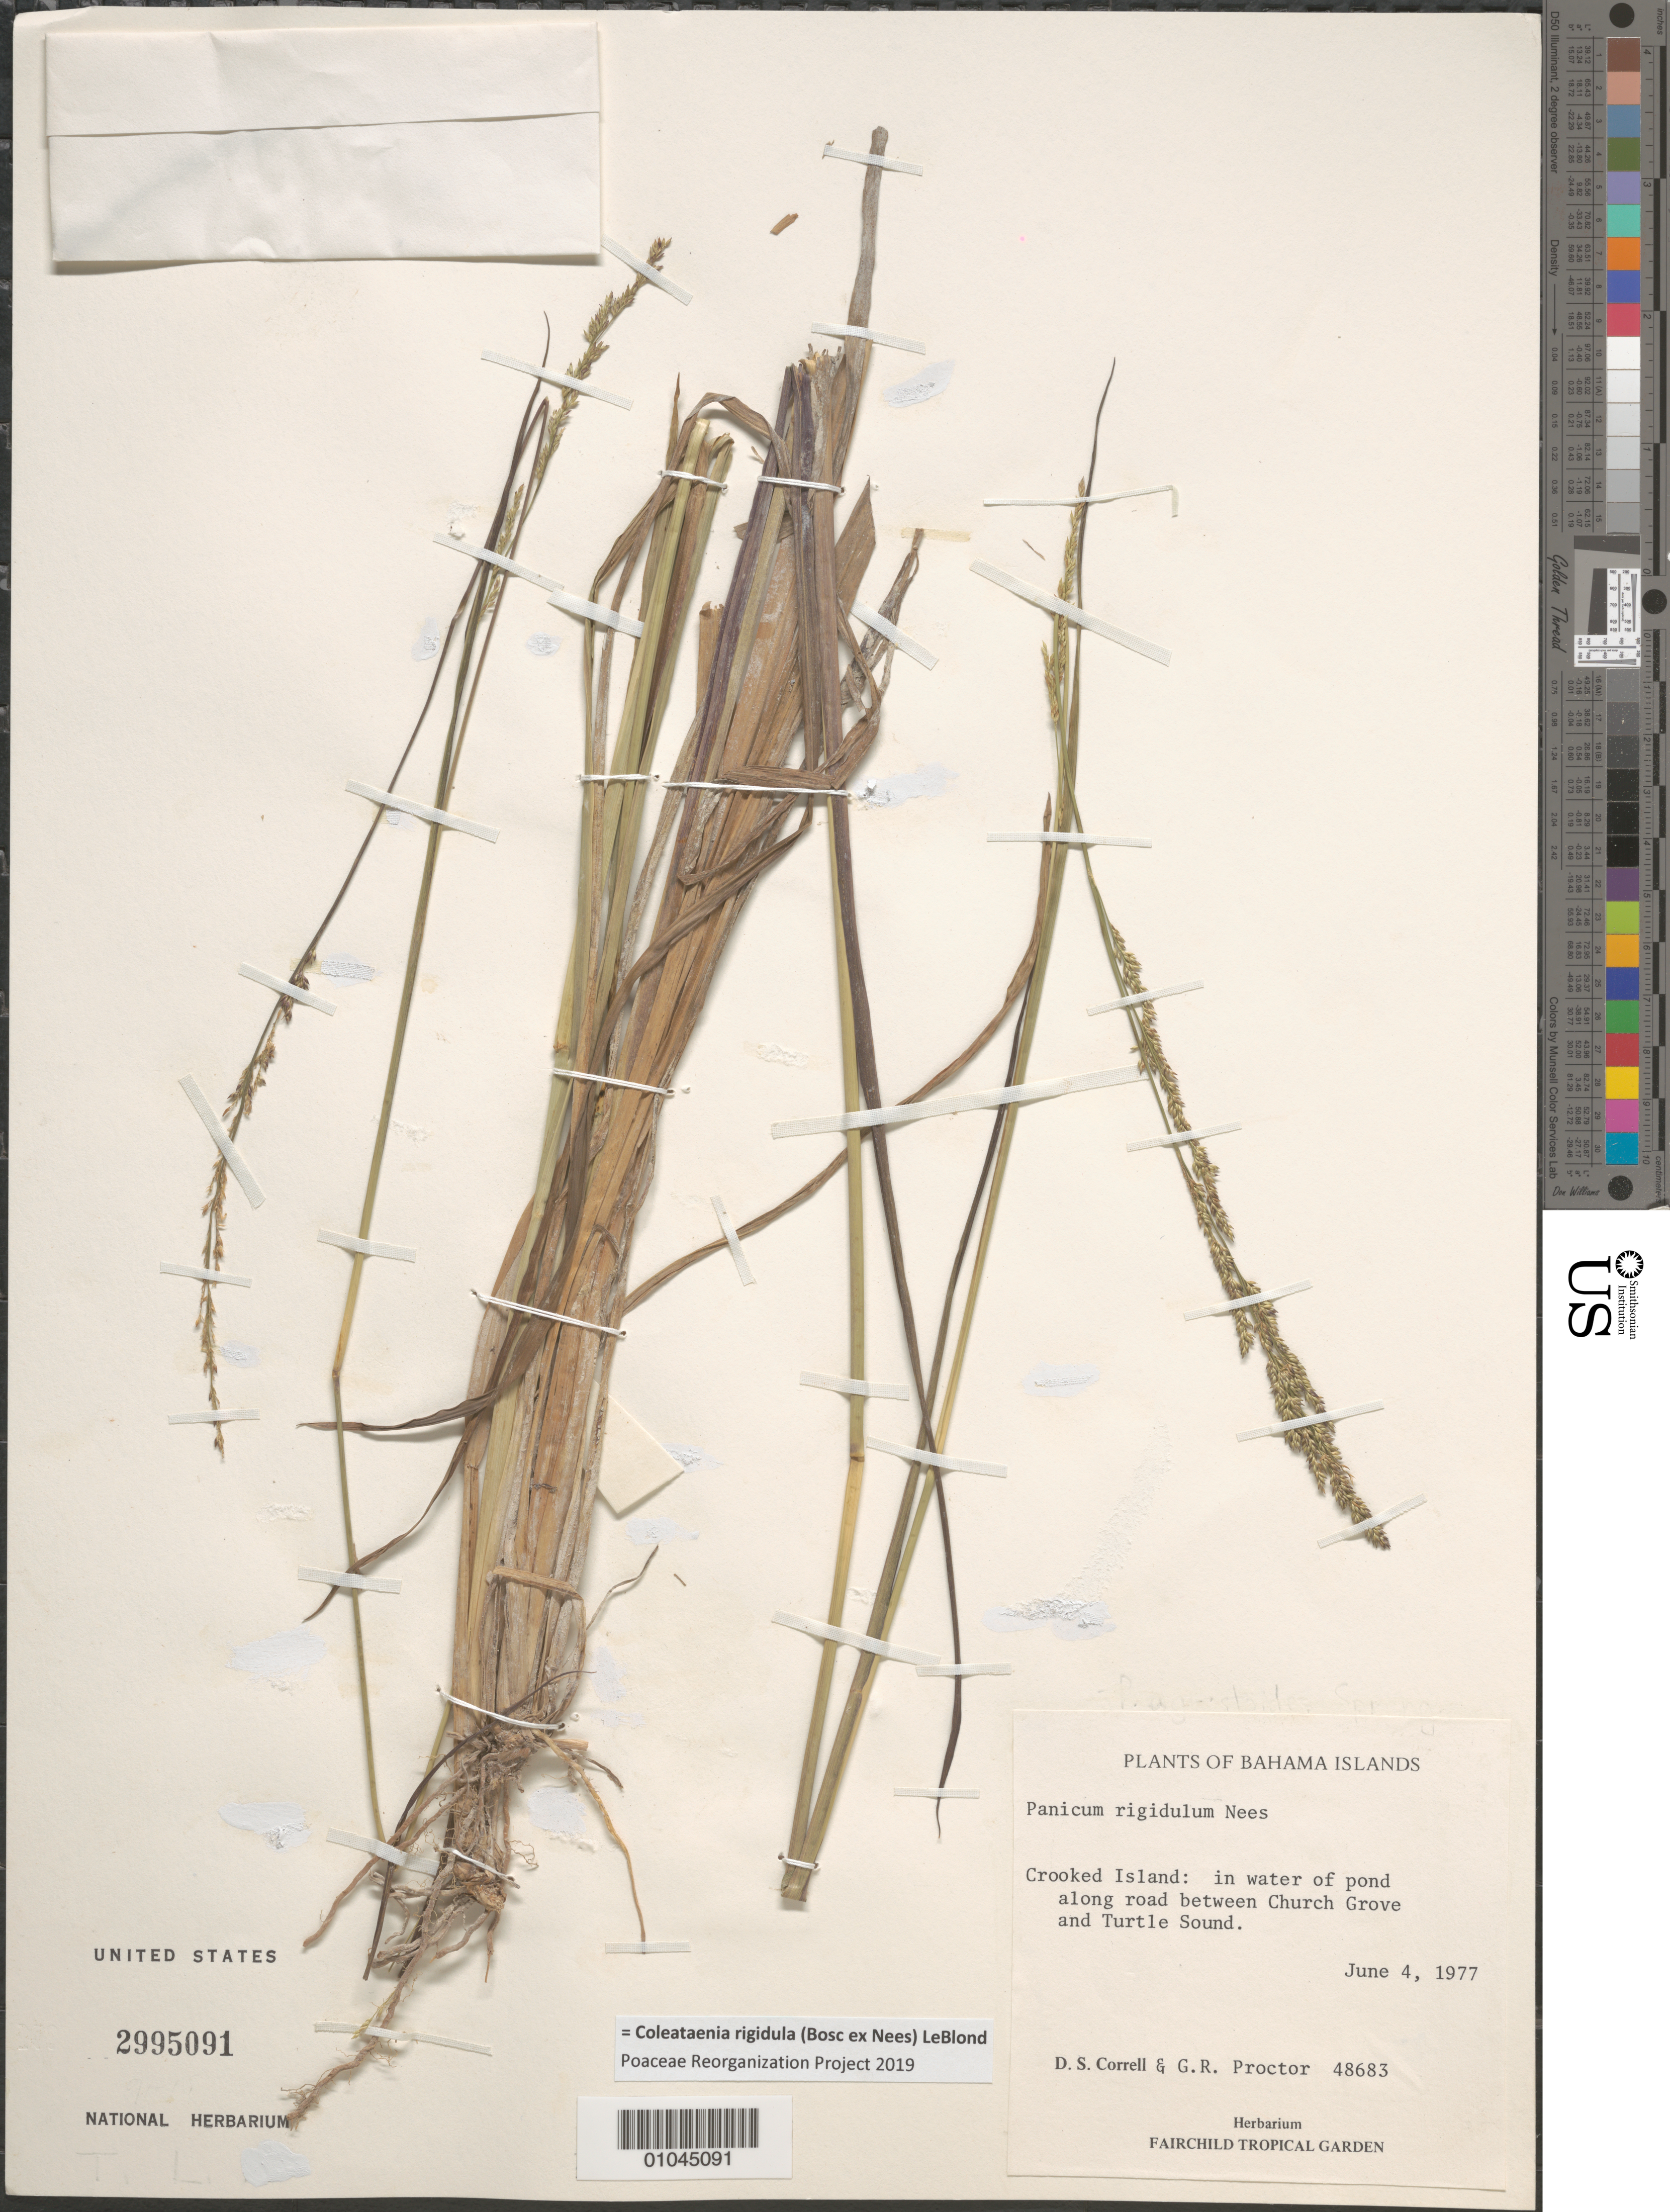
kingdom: Plantae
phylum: Tracheophyta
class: Liliopsida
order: Poales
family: Poaceae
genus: Panicum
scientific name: Panicum rigidulum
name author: Bosc ex Nees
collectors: D. S. Correll & G. R. Proctor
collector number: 48683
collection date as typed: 04 Jun 1977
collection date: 1977-06-04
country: Bahamas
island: Crooked I.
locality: Along road between Church Grove and Turtle Sound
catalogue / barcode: US 2995091